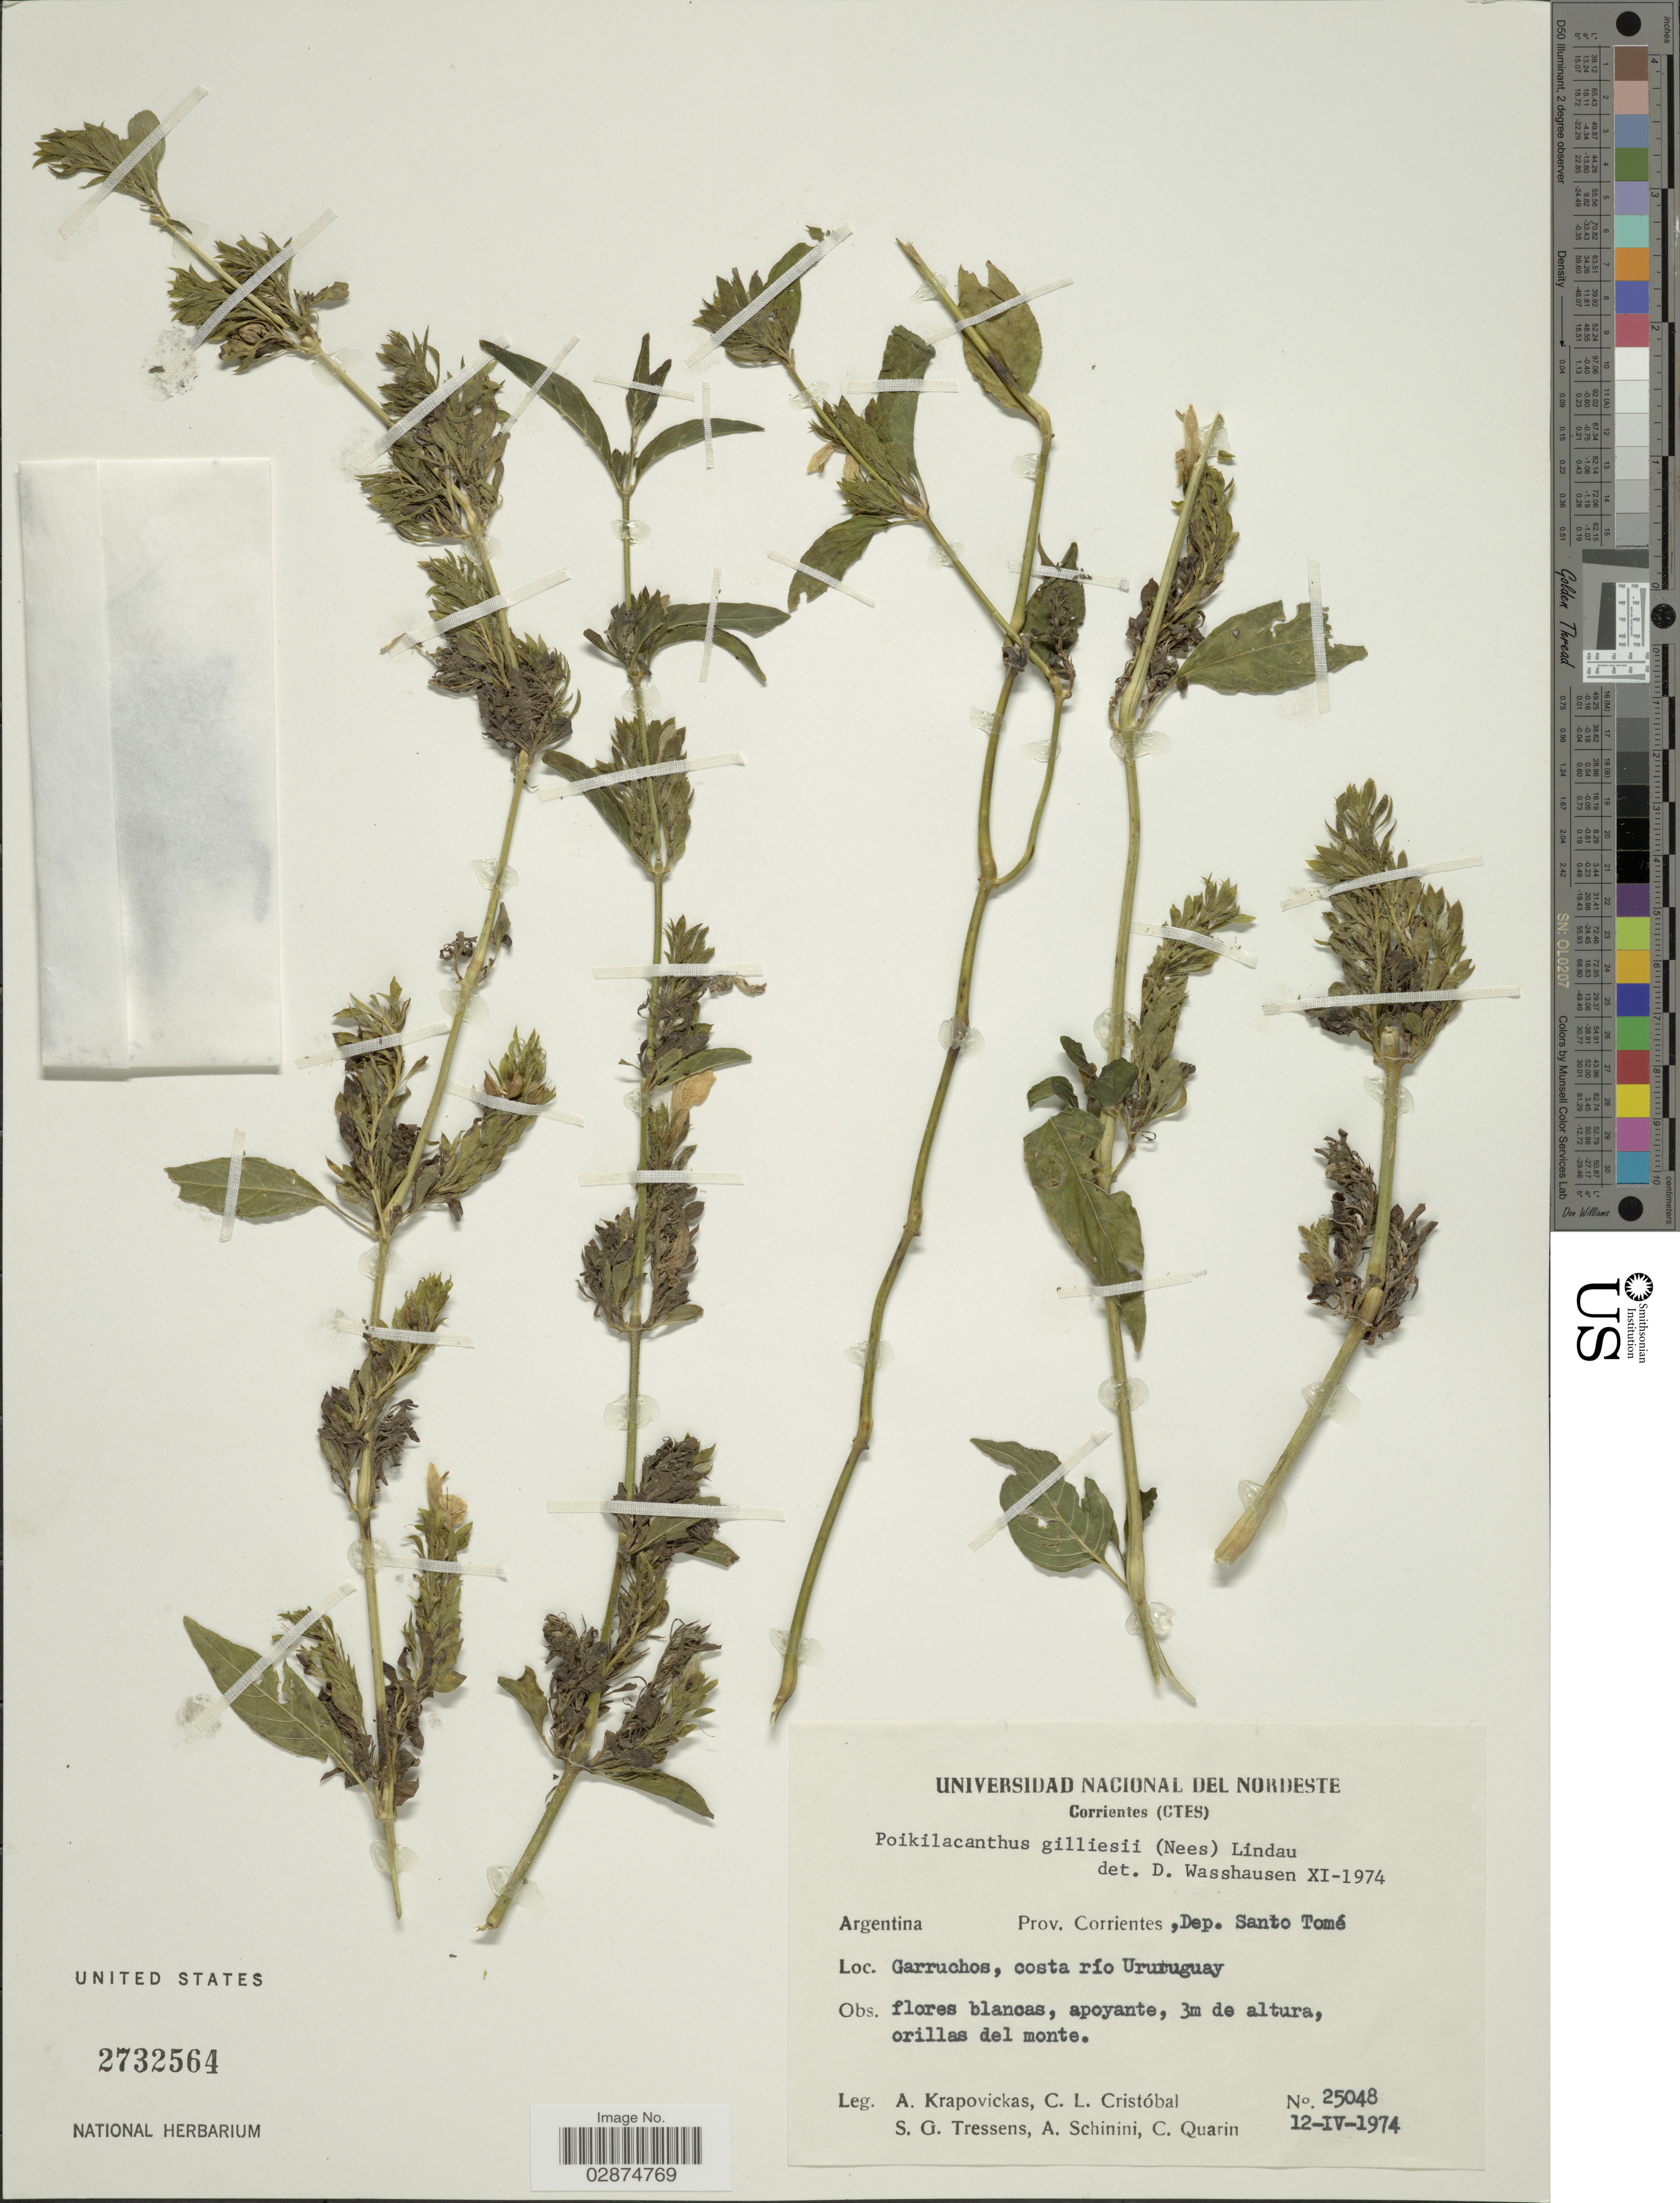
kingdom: Plantae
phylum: Tracheophyta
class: Magnoliopsida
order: Lamiales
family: Acanthaceae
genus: Poikilacanthus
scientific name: Poikilacanthus glandulosus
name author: (Nees) Ariza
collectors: A. Krapovickas, C. L. Cristóbal, S. Tressens, A. Schinini & C. Quarin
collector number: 25048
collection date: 1974-04-12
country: Argentina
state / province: Corrientes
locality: Dep. Santo Tomé. Garruchos, costa río Ururuguay.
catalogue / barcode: US 2732564